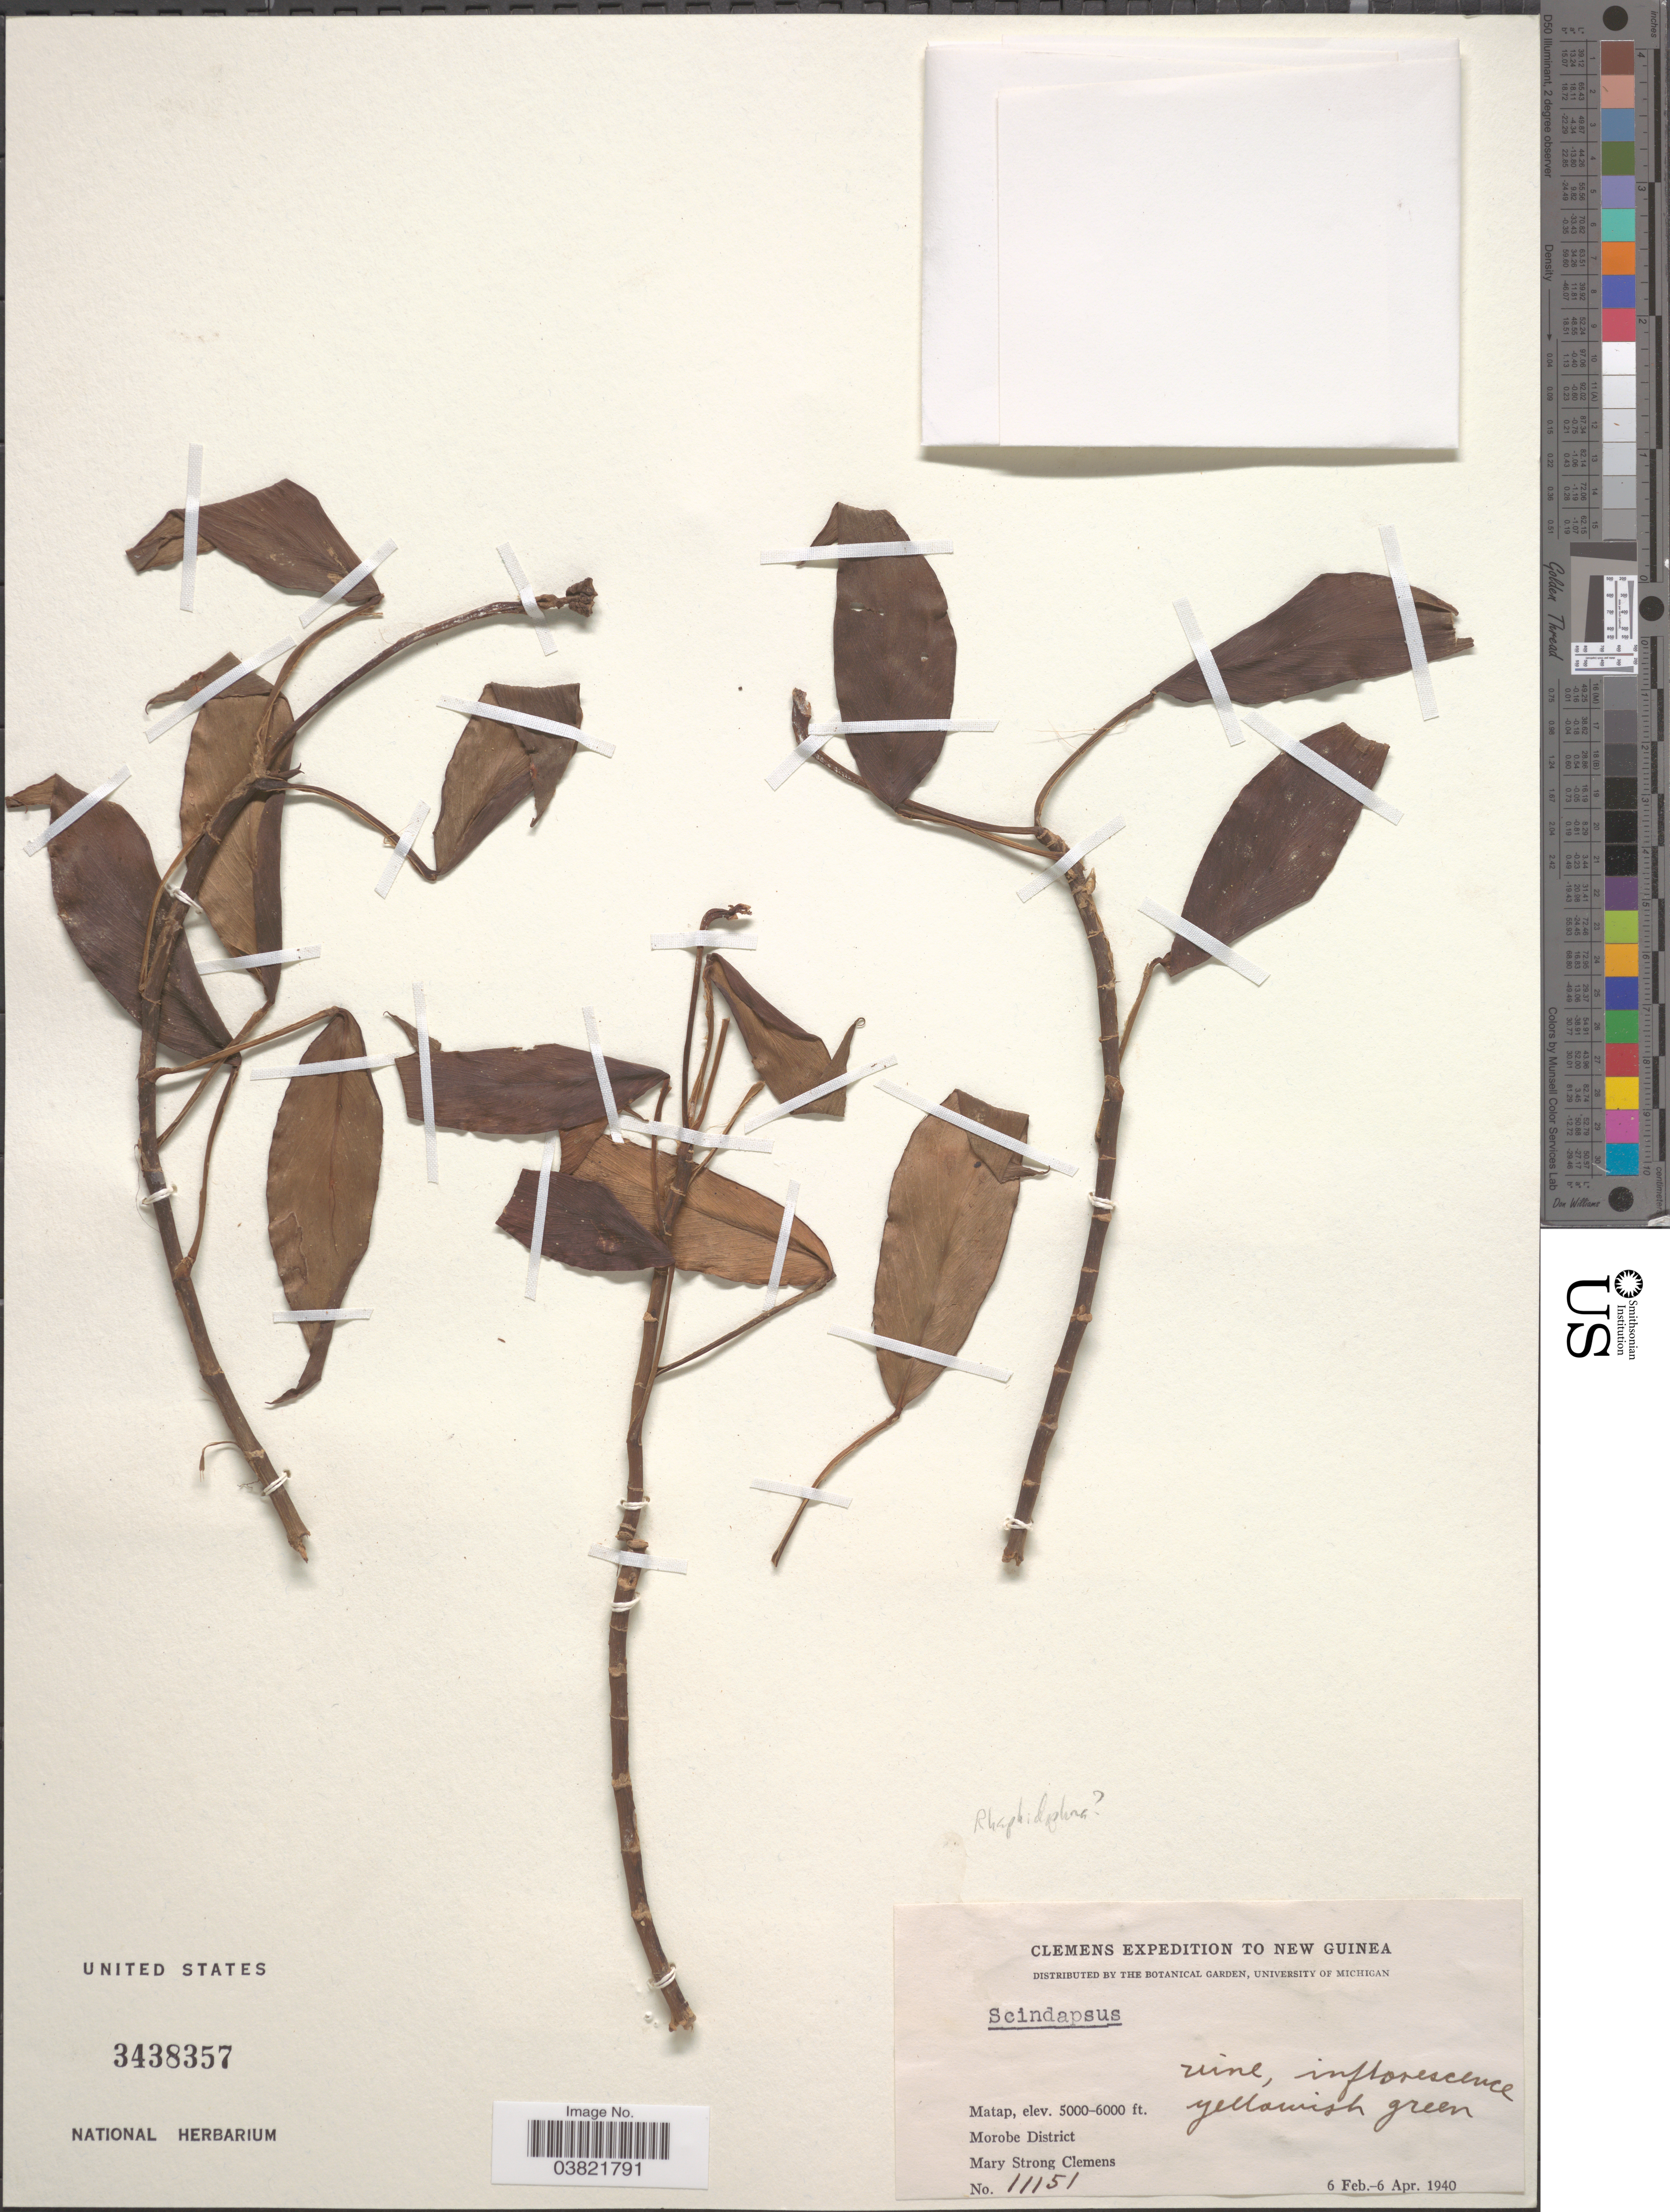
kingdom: Plantae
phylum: Tracheophyta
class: Liliopsida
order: Alismatales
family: Araceae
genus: Scindapsus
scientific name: Scindapsus sp.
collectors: M. S. Clemens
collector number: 11151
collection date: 1940-02-06/1940-04-06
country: Papua New Guinea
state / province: Morobe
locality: New Guinea. Matap, Morobe District.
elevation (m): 1524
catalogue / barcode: US 3438357